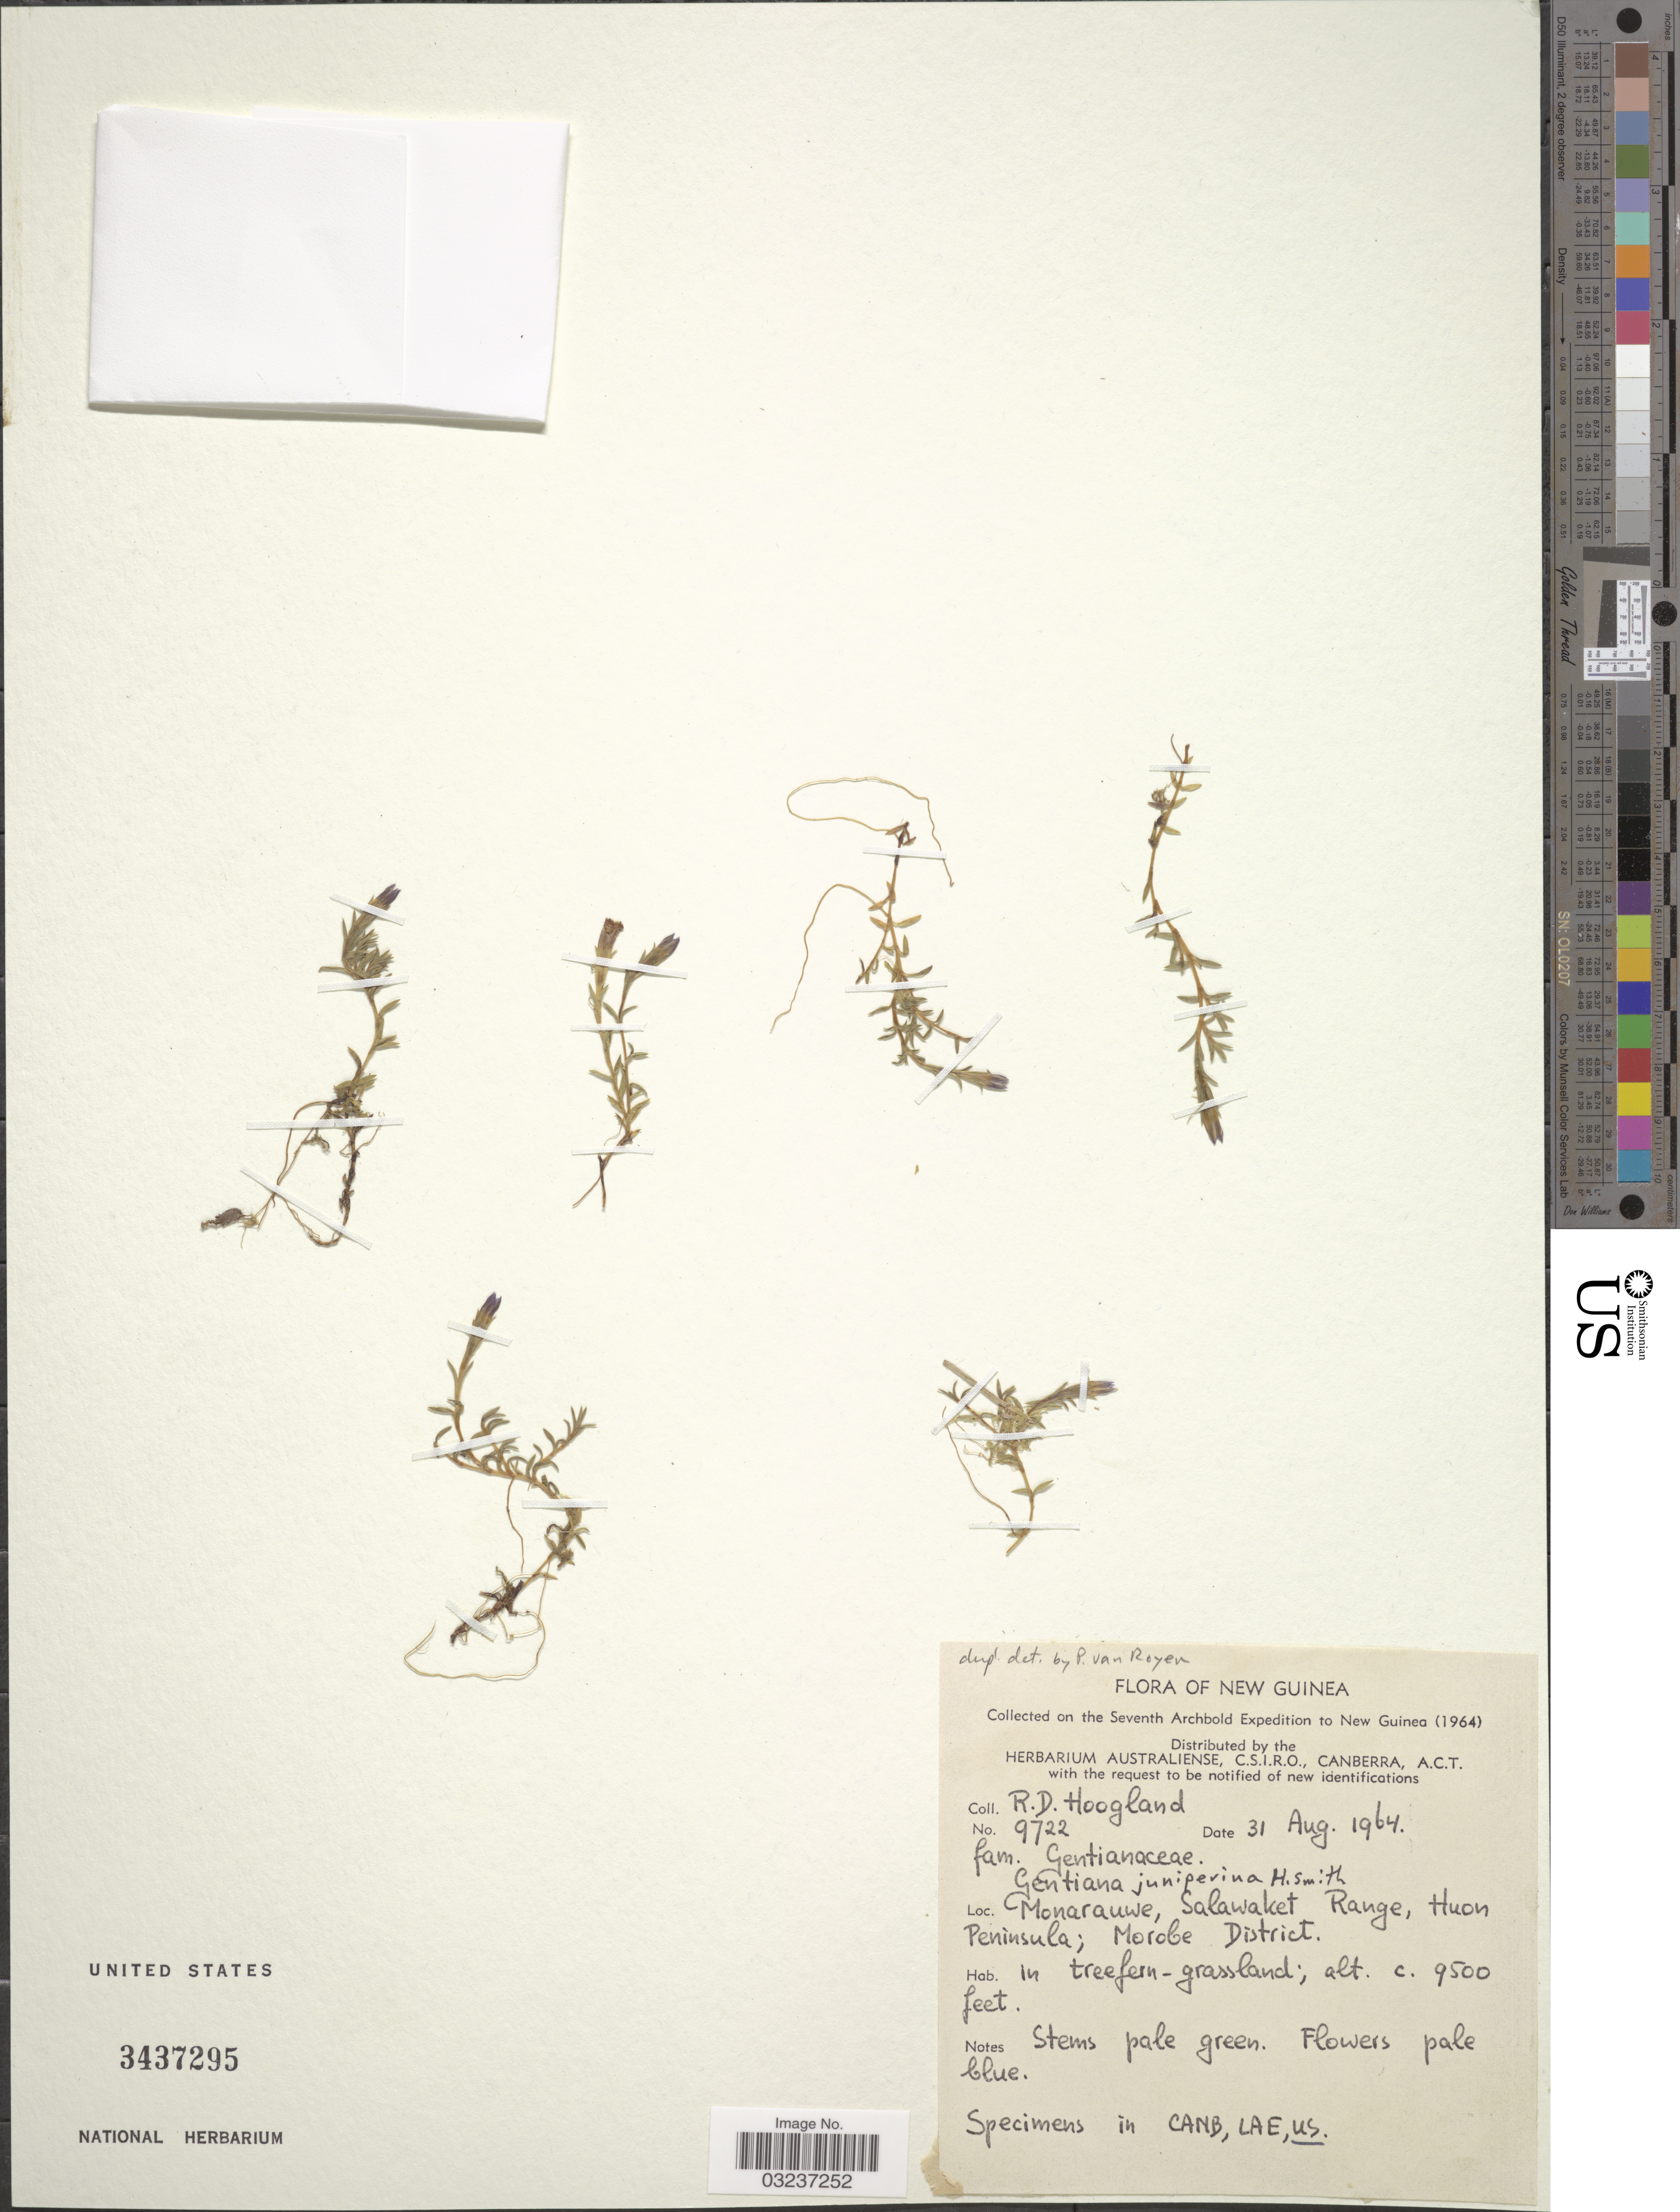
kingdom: Plantae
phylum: Tracheophyta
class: Magnoliopsida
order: Gentianales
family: Gentianaceae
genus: Gentiana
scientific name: Gentiana juniperina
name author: Harry Sm.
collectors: R. D. Hoogland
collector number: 9722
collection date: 1964-08-31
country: Papua New Guinea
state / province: Morobe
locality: New Guinea. Monarauwe, Salawaket Range, Huon Peninsula; Morobe District.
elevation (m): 2896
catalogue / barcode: US 3437295